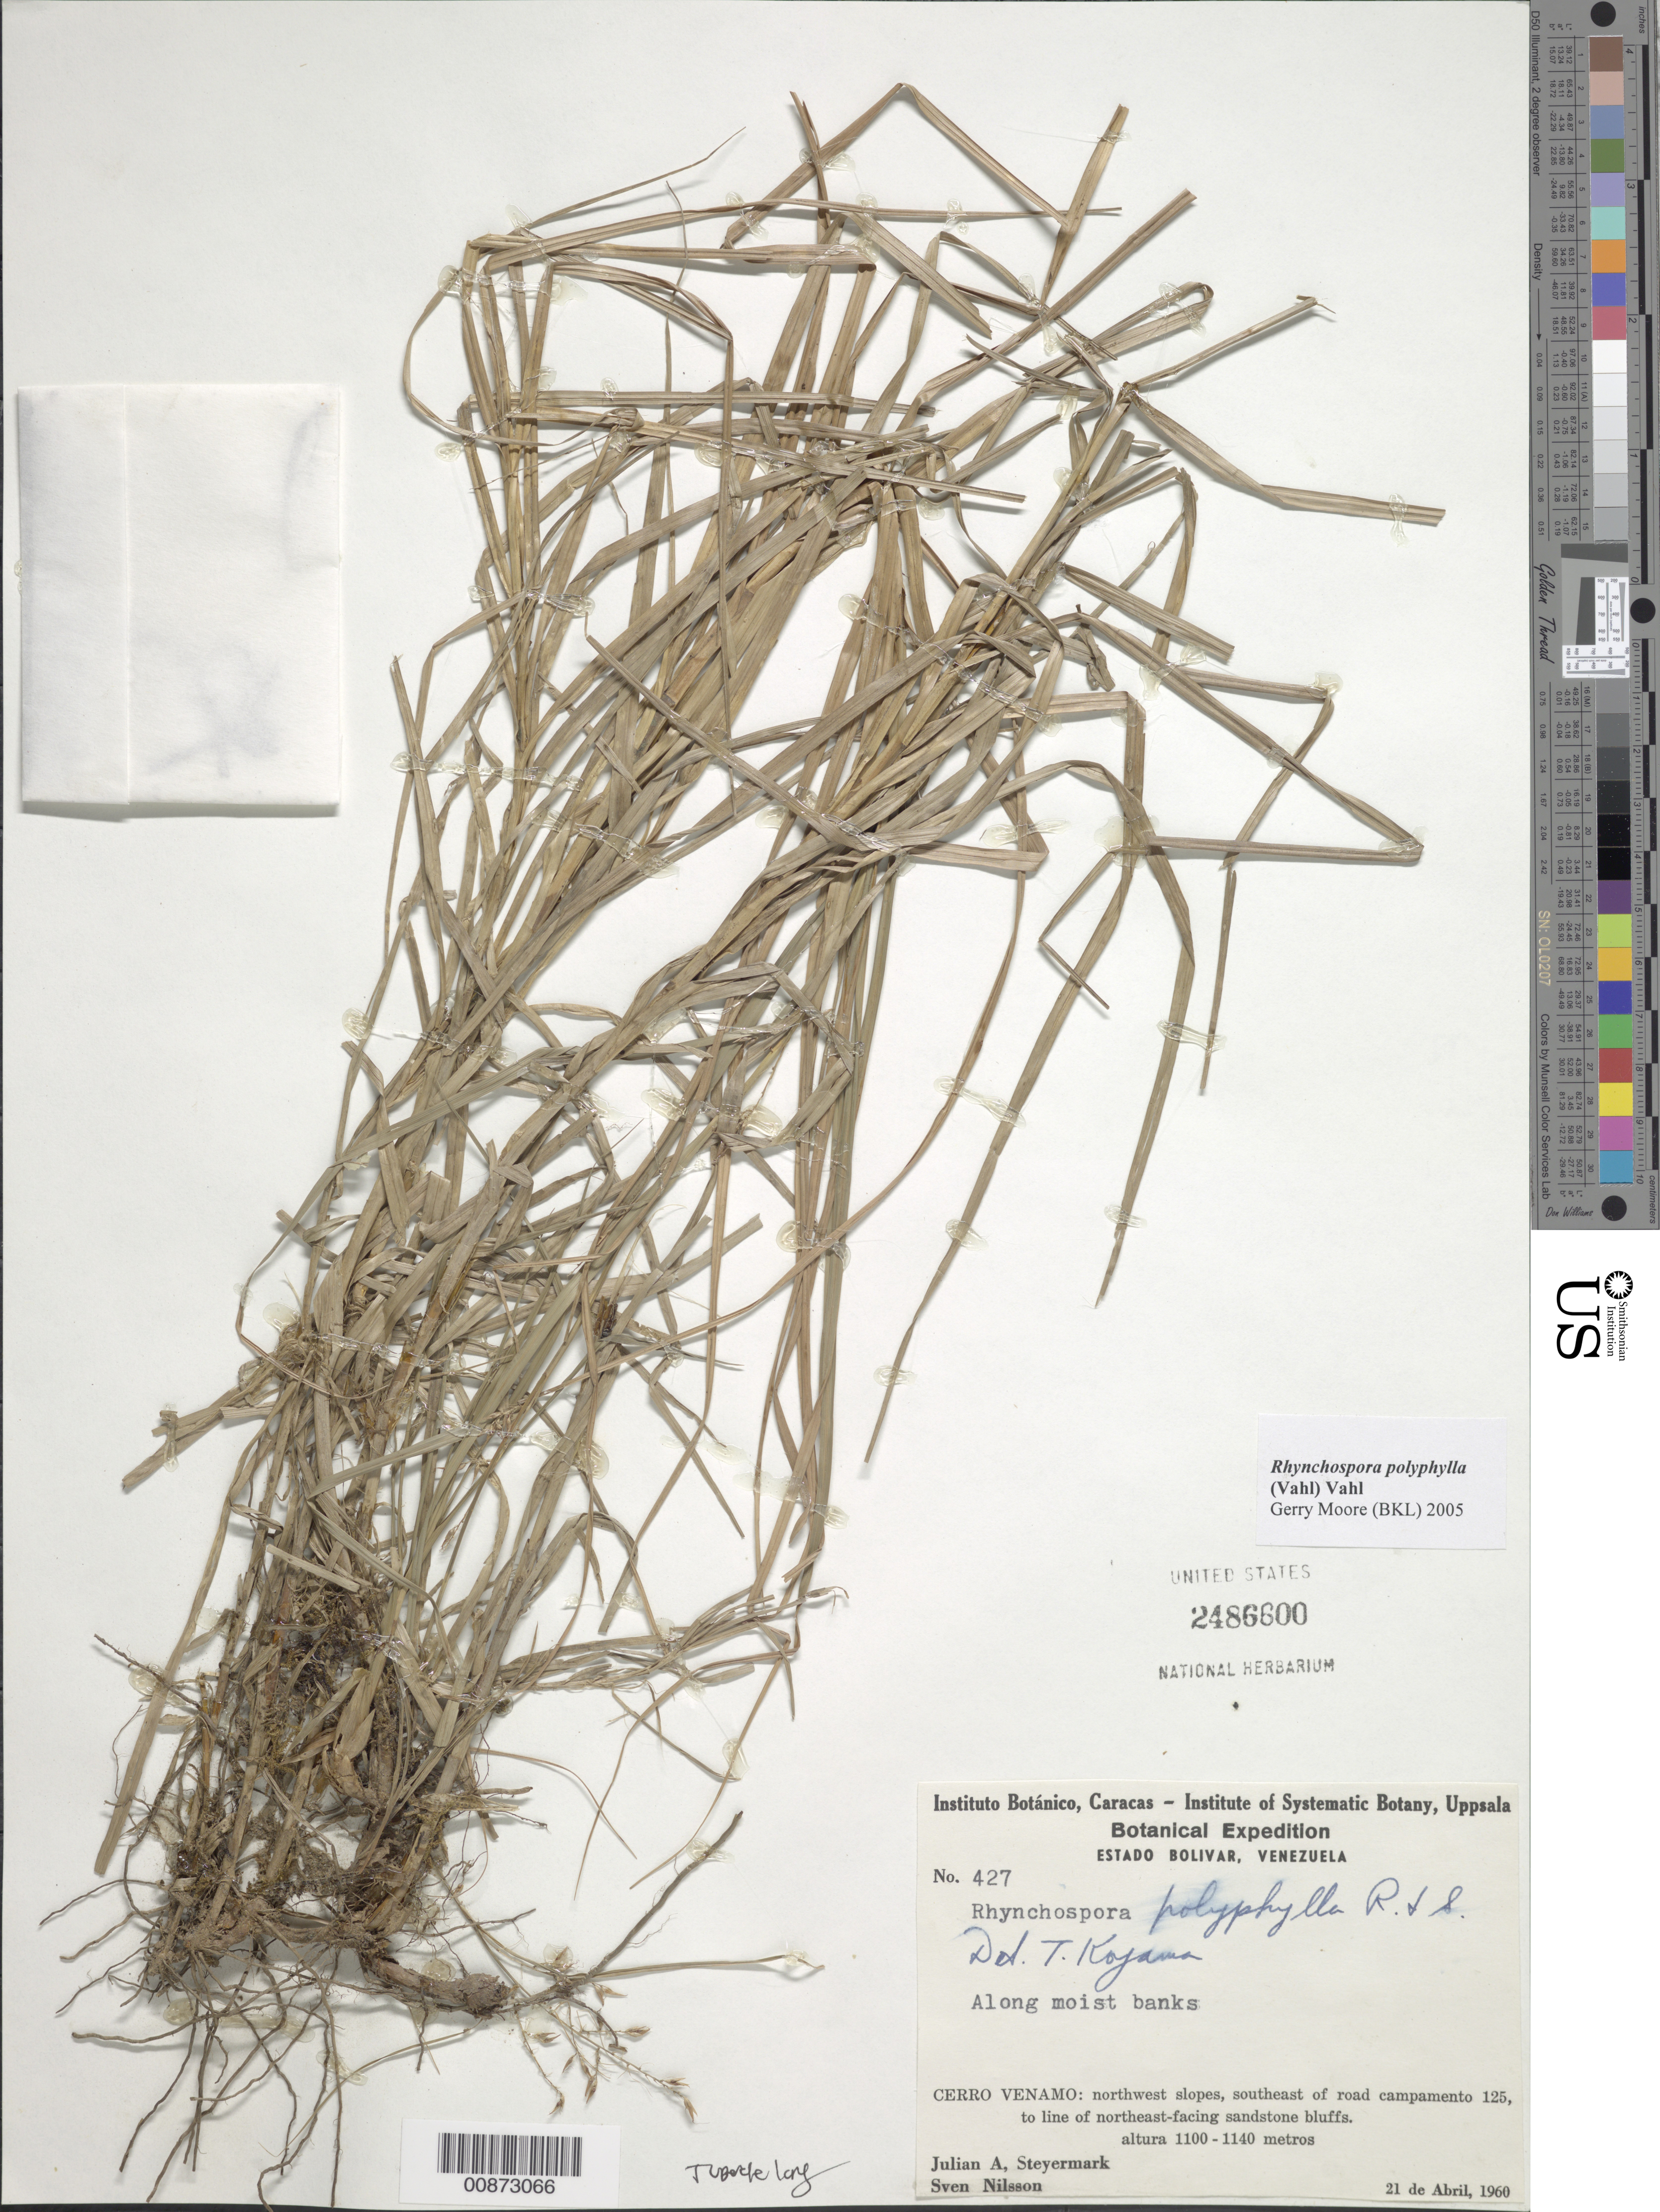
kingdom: Plantae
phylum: Tracheophyta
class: Liliopsida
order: Poales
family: Cyperaceae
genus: Rhynchospora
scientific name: Rhynchospora polyphylla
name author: (Vahl) Vahl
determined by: Moore, G. T.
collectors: J. Steyermark & S. Nilsson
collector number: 60 427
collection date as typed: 21-Apr-60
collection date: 1960-04-21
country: Venezuela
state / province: Bolívar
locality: Cerro Venamo, NW slopes, SE of campamento 125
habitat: Along moist banks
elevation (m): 1100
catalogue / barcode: US 2486600